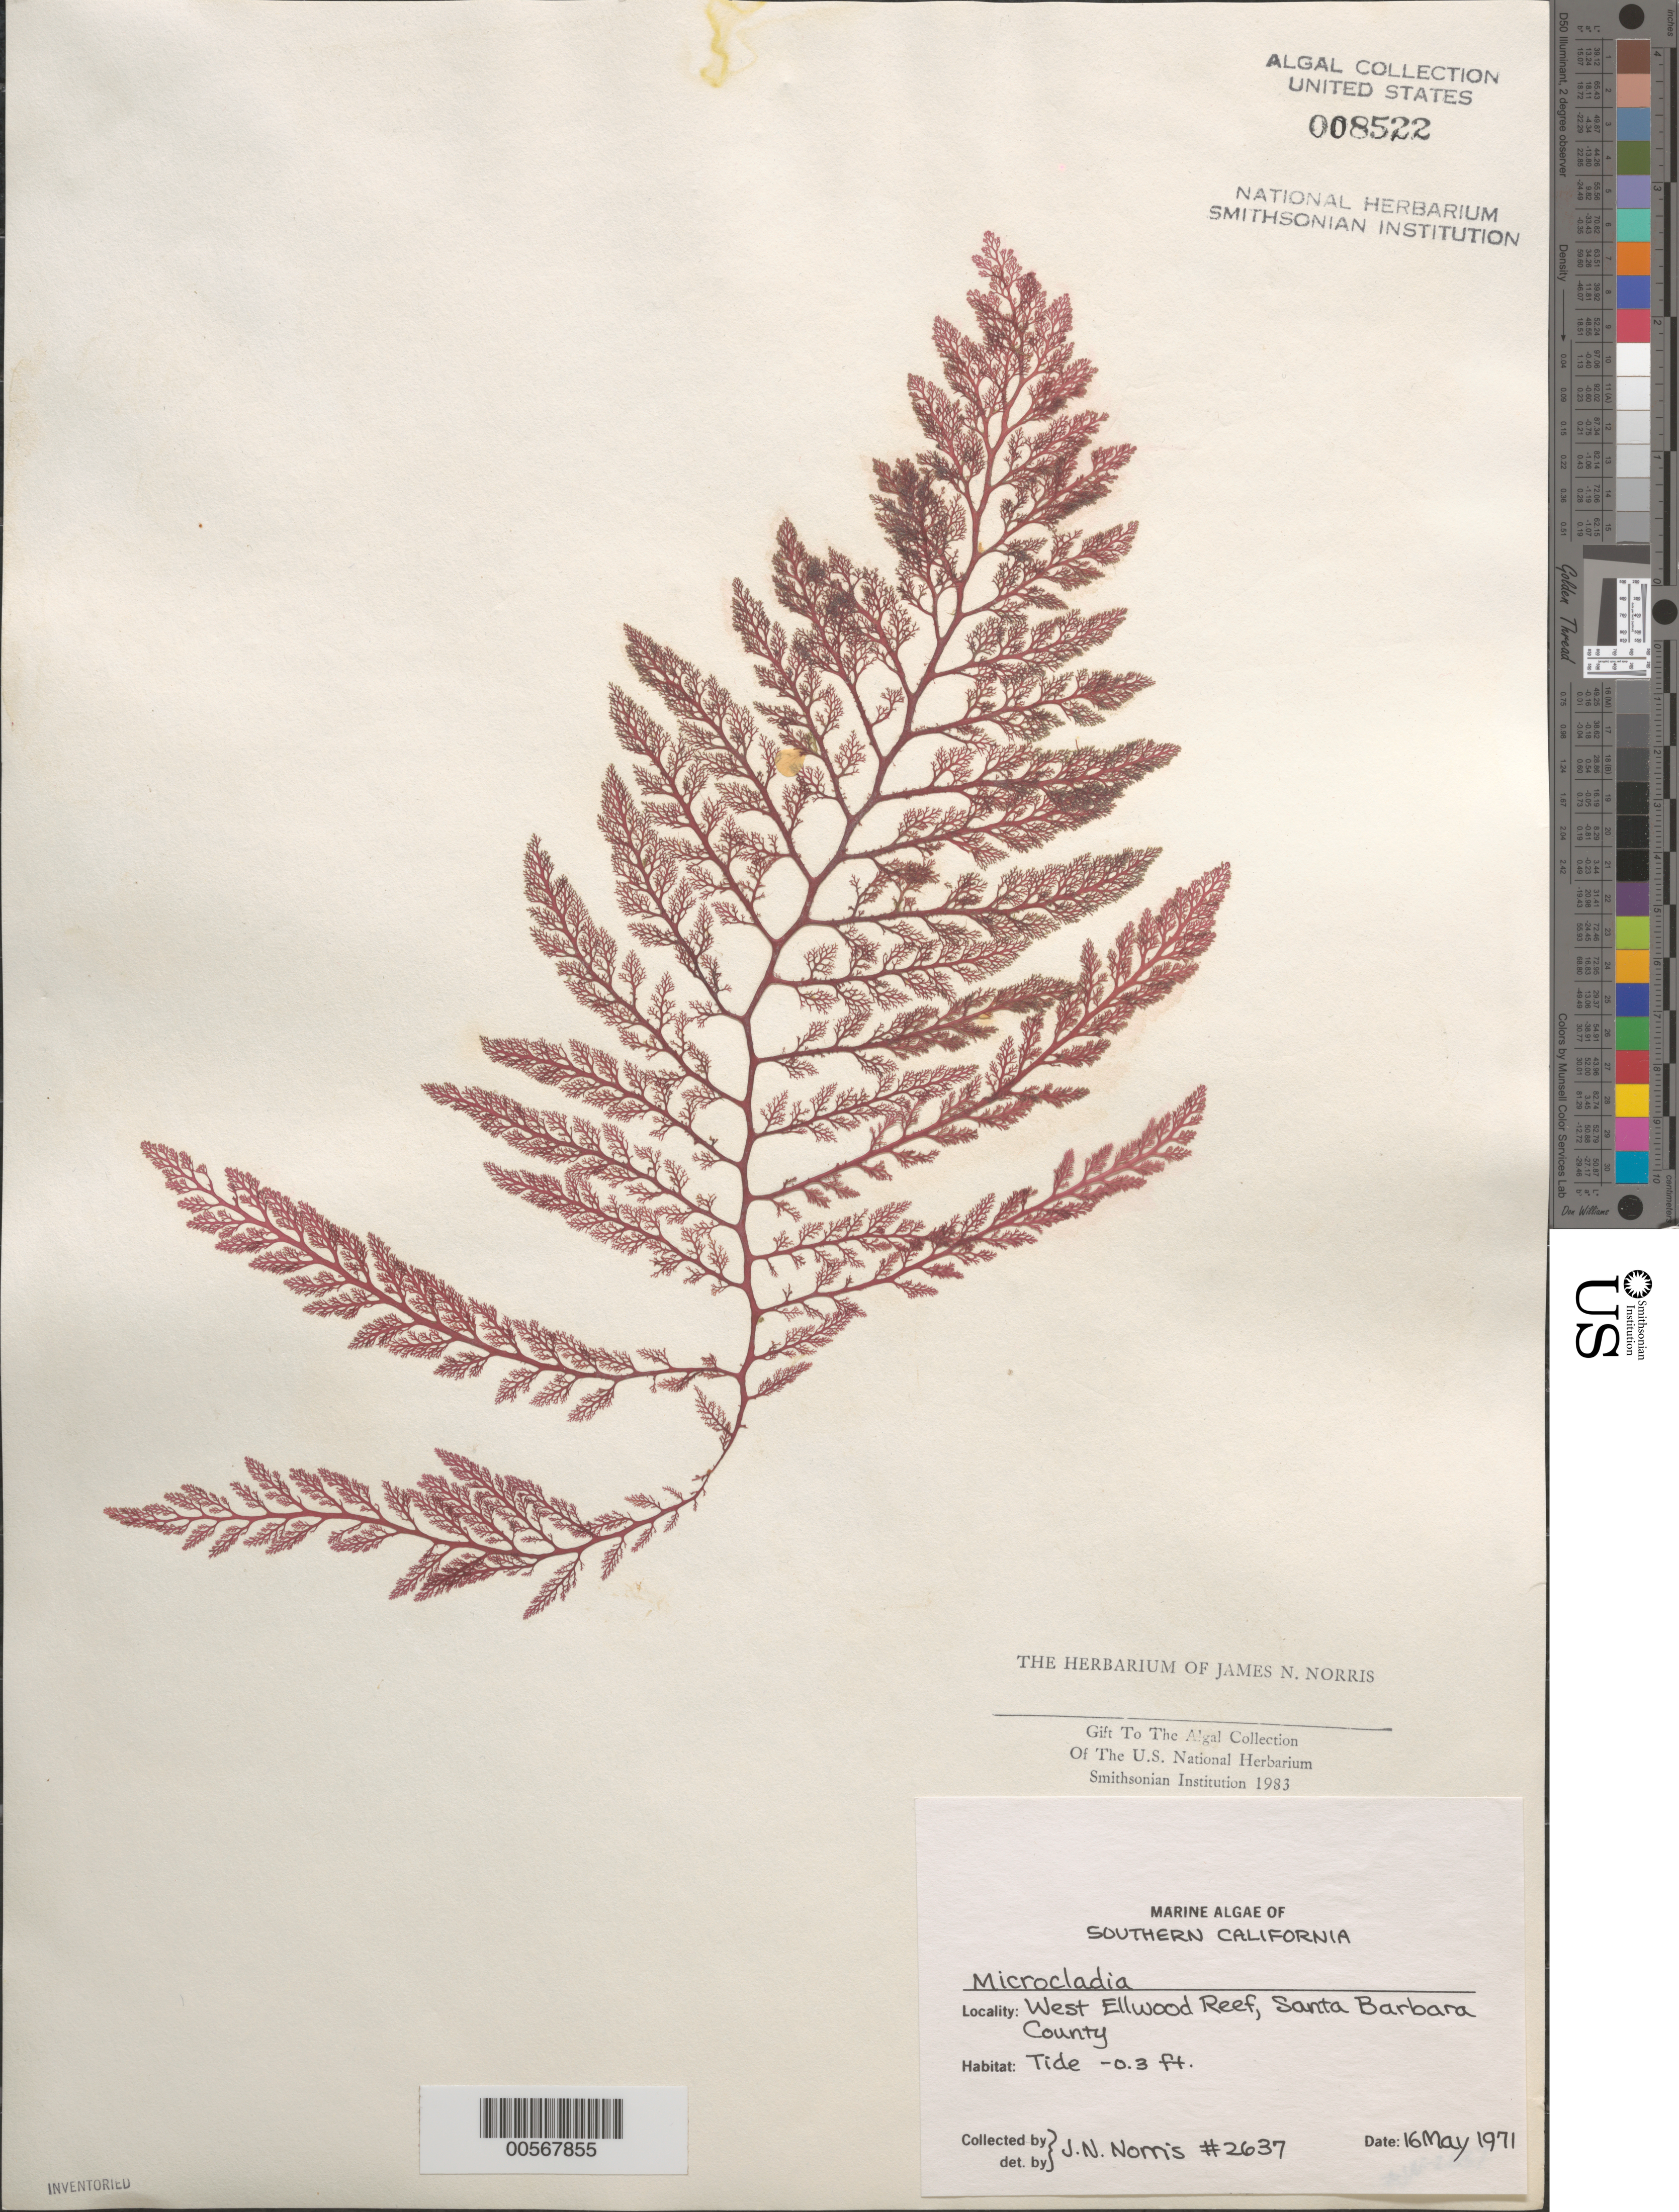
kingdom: Plantae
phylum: Rhodophyta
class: Florideophyceae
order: Ceramiales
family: Ceramiaceae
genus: Microcladia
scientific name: Microcladia sp.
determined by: Norris, James N.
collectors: J. N. Norris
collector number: JN-2637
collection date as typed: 16 May 1971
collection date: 1971-05-16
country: United States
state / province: California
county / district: Santa Barbara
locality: West Ellwood Reef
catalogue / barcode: US 8522